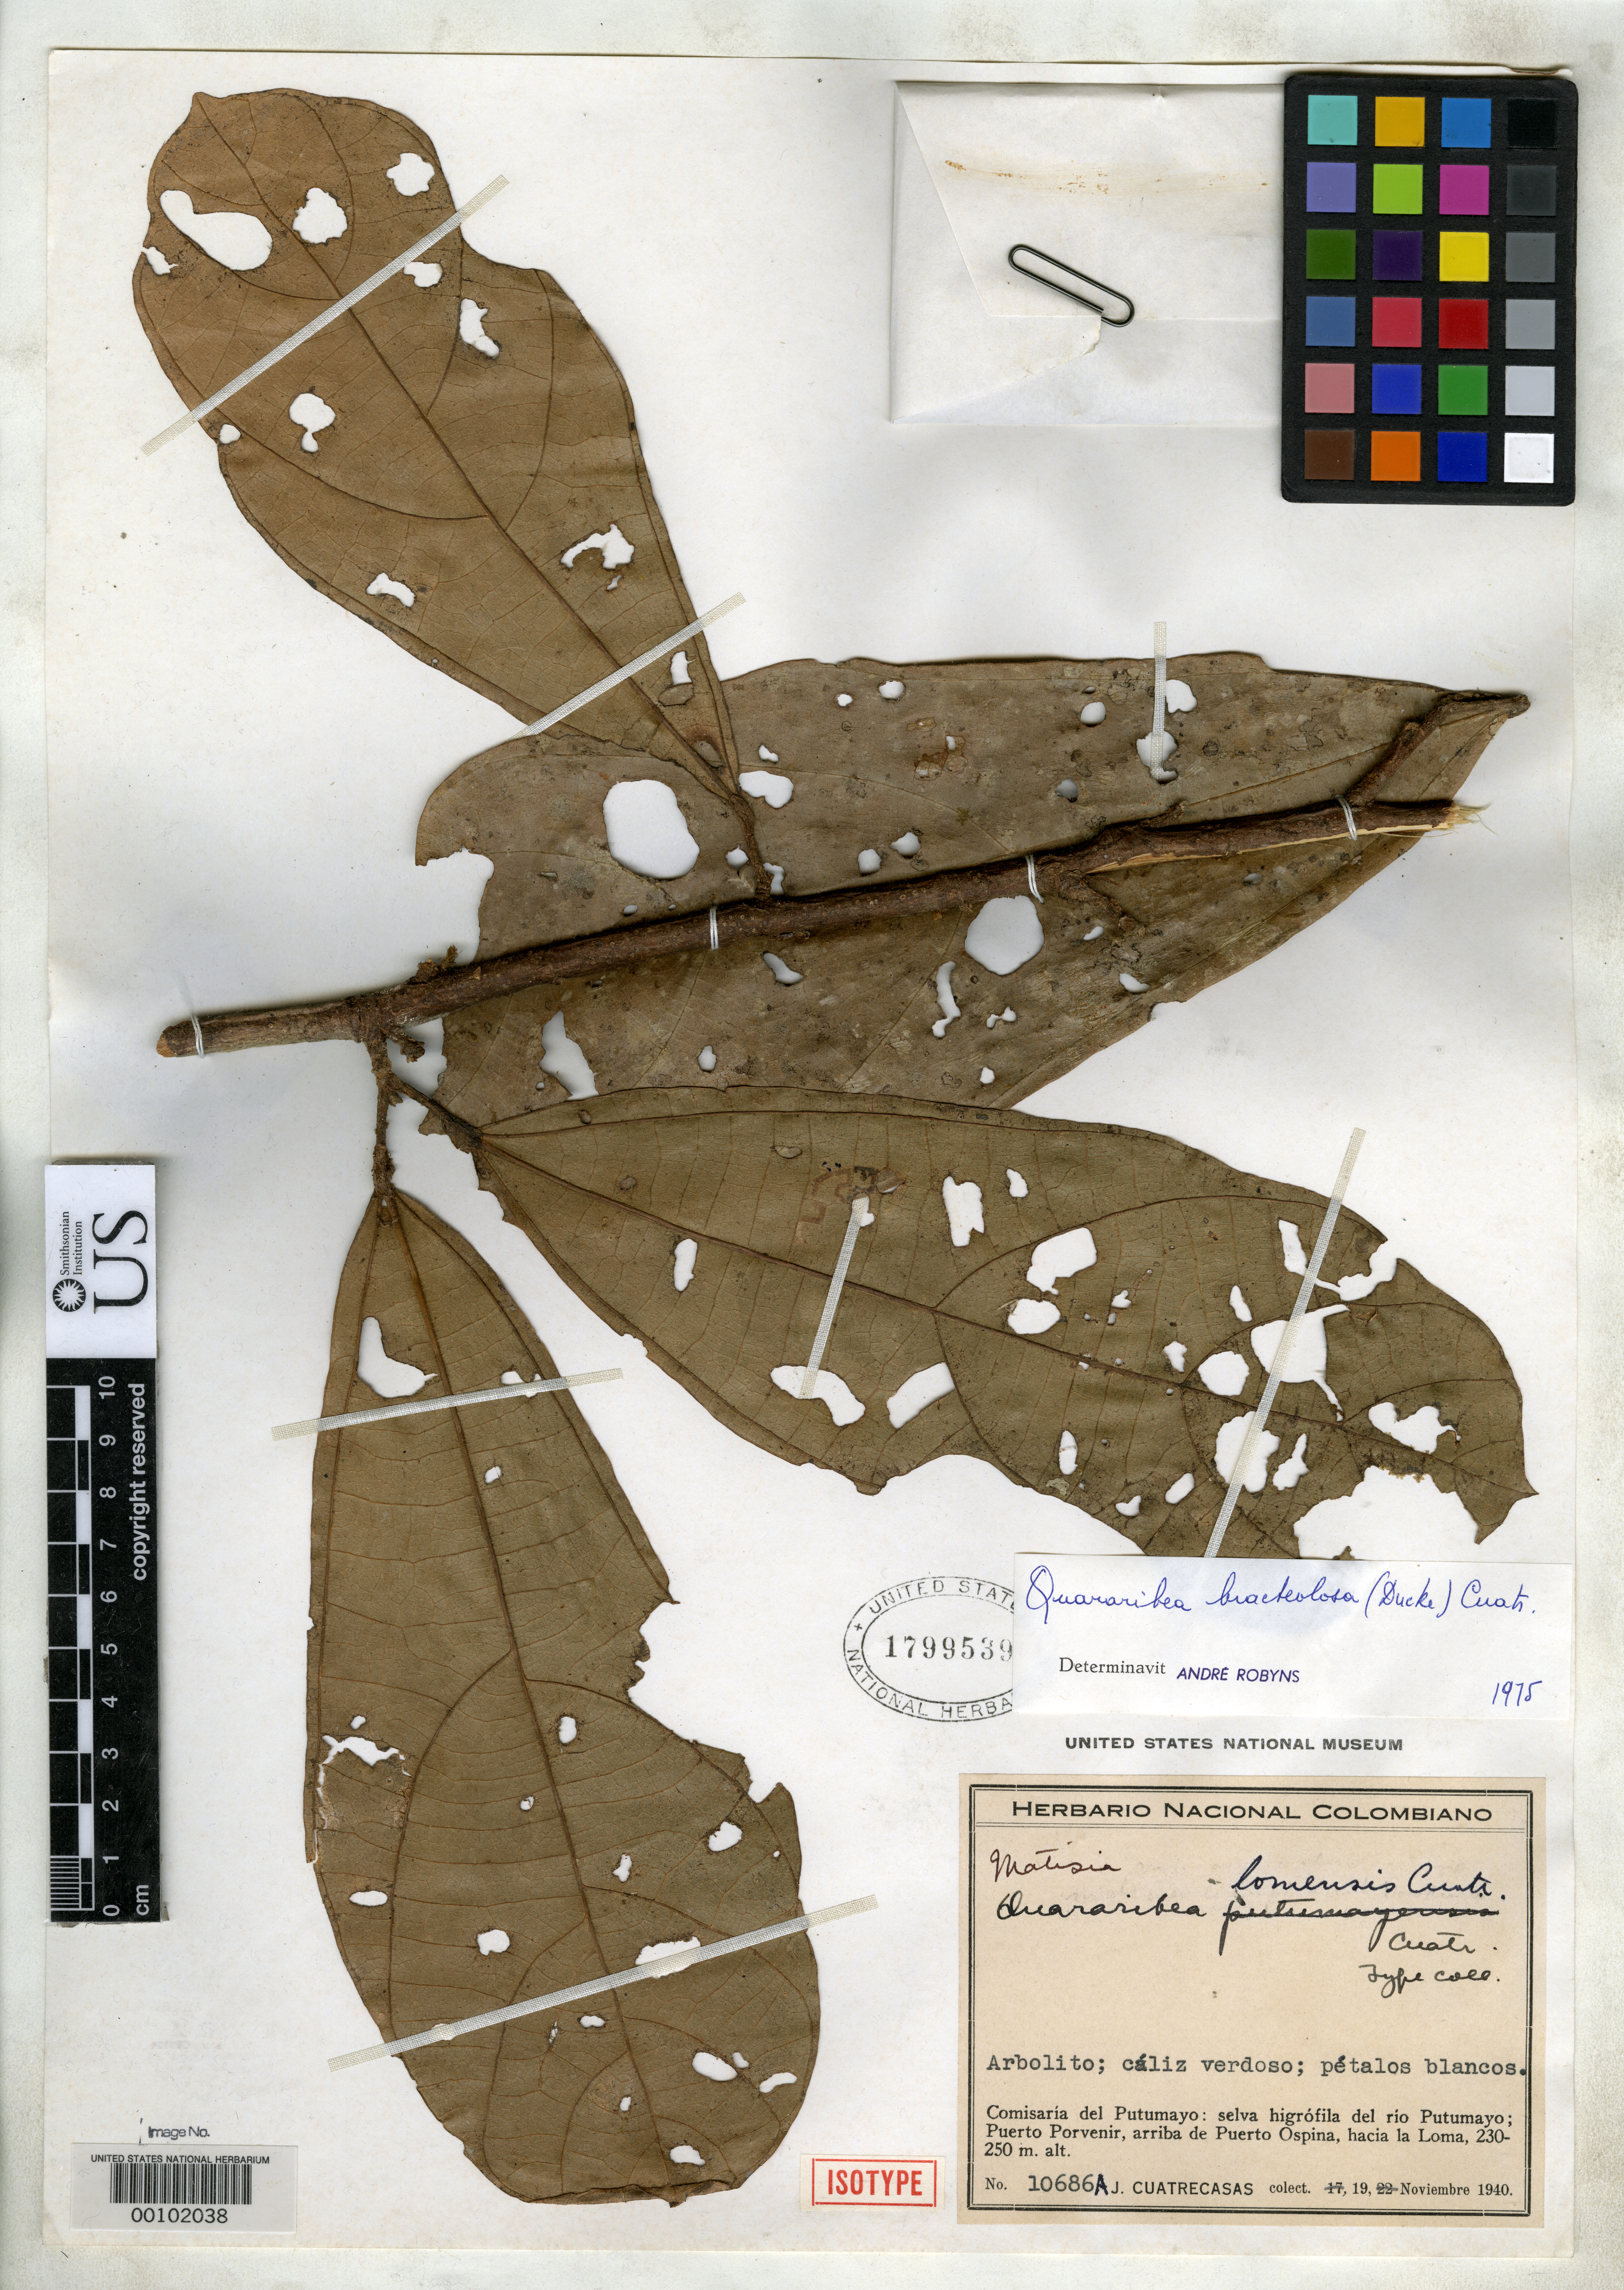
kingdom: Plantae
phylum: Tracheophyta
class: Magnoliopsida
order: Malvales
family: Malvaceae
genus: Quararibea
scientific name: Quararibea lomensis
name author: Cuatrec.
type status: Isotype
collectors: J. Cuatrecasas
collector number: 10686 a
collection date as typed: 19 Nov 1940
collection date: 1940-11-19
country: Colombia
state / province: Putumayo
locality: Puerto Porvenir, above Puerto Ospina, Hacia La Loma.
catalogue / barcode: US 1799539